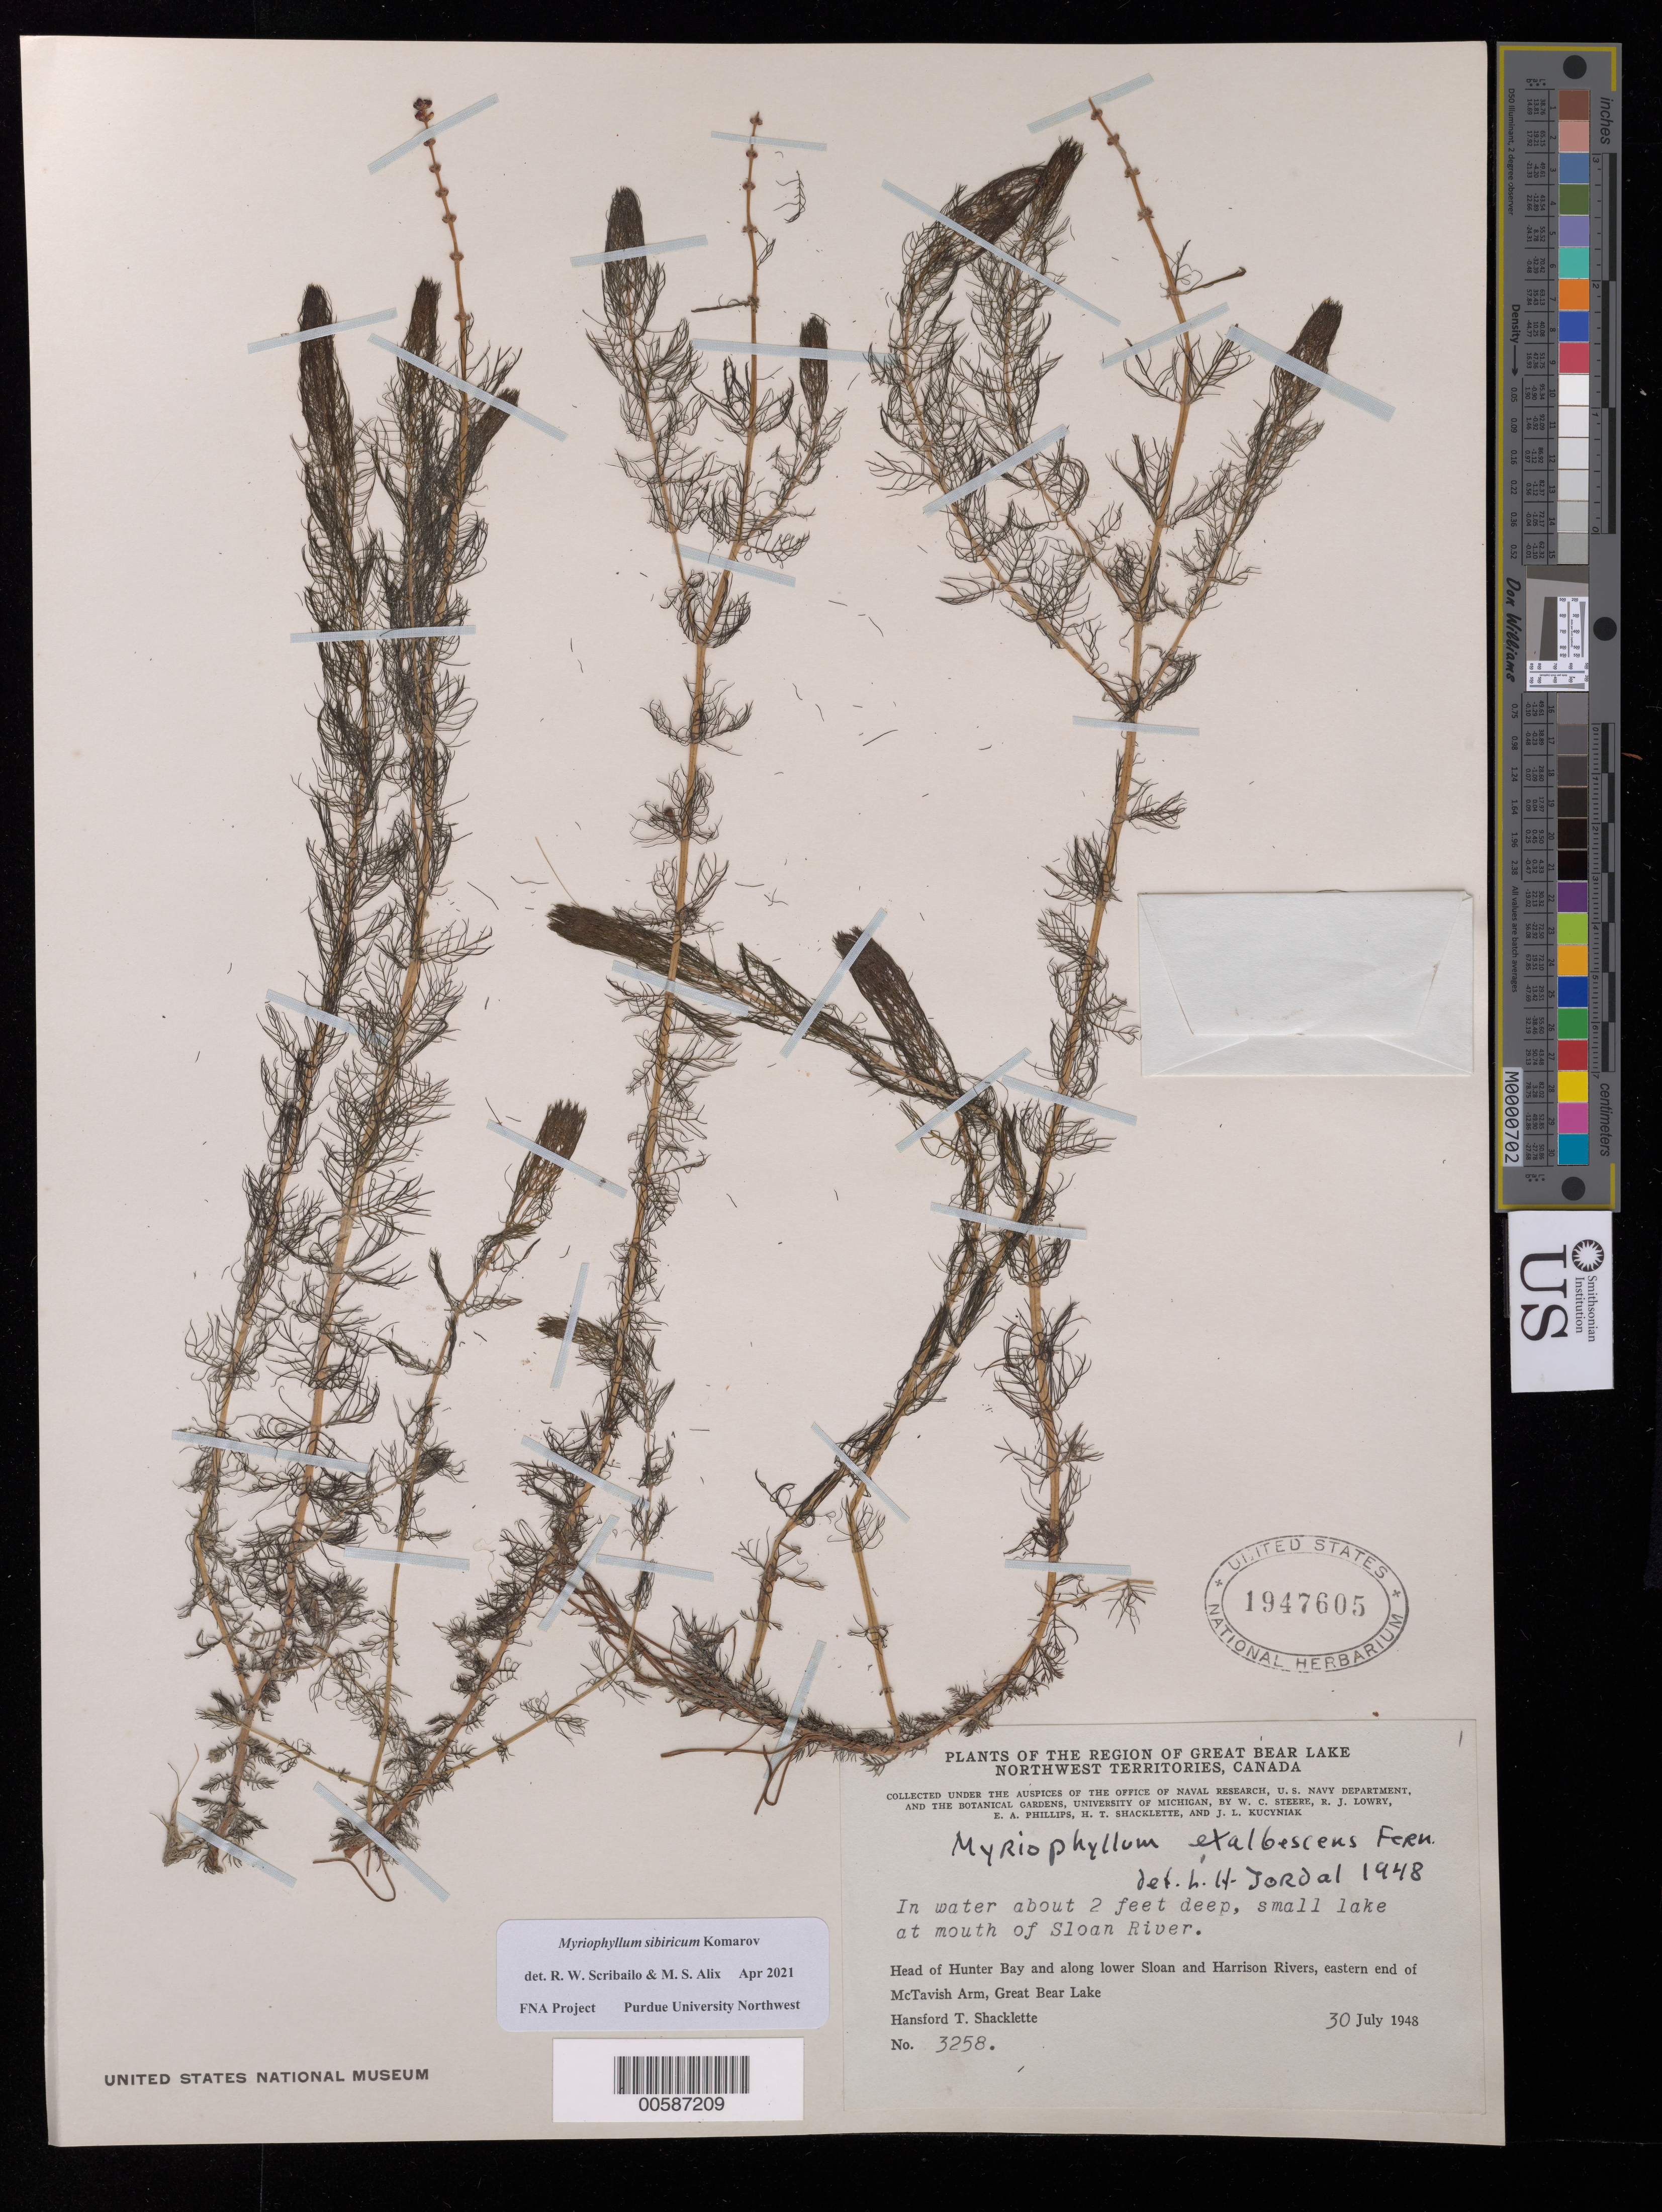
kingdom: Plantae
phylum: Tracheophyta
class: Magnoliopsida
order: Saxifragales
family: Haloragaceae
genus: Myriophyllum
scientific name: Myriophyllum sibiricum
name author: Kom.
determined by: Scribailo, R. W.; Alix, M. S.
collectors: H. Shacklette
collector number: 3258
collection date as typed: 30 Jul 1948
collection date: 1948-07-30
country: Canada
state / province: Northwest Territories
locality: Great Bear Lake, Mouth of Sloan River, Hunter Bay and along lower Sloan and Harrison Rivers, E end of McTavish Arm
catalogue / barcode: US 1947605